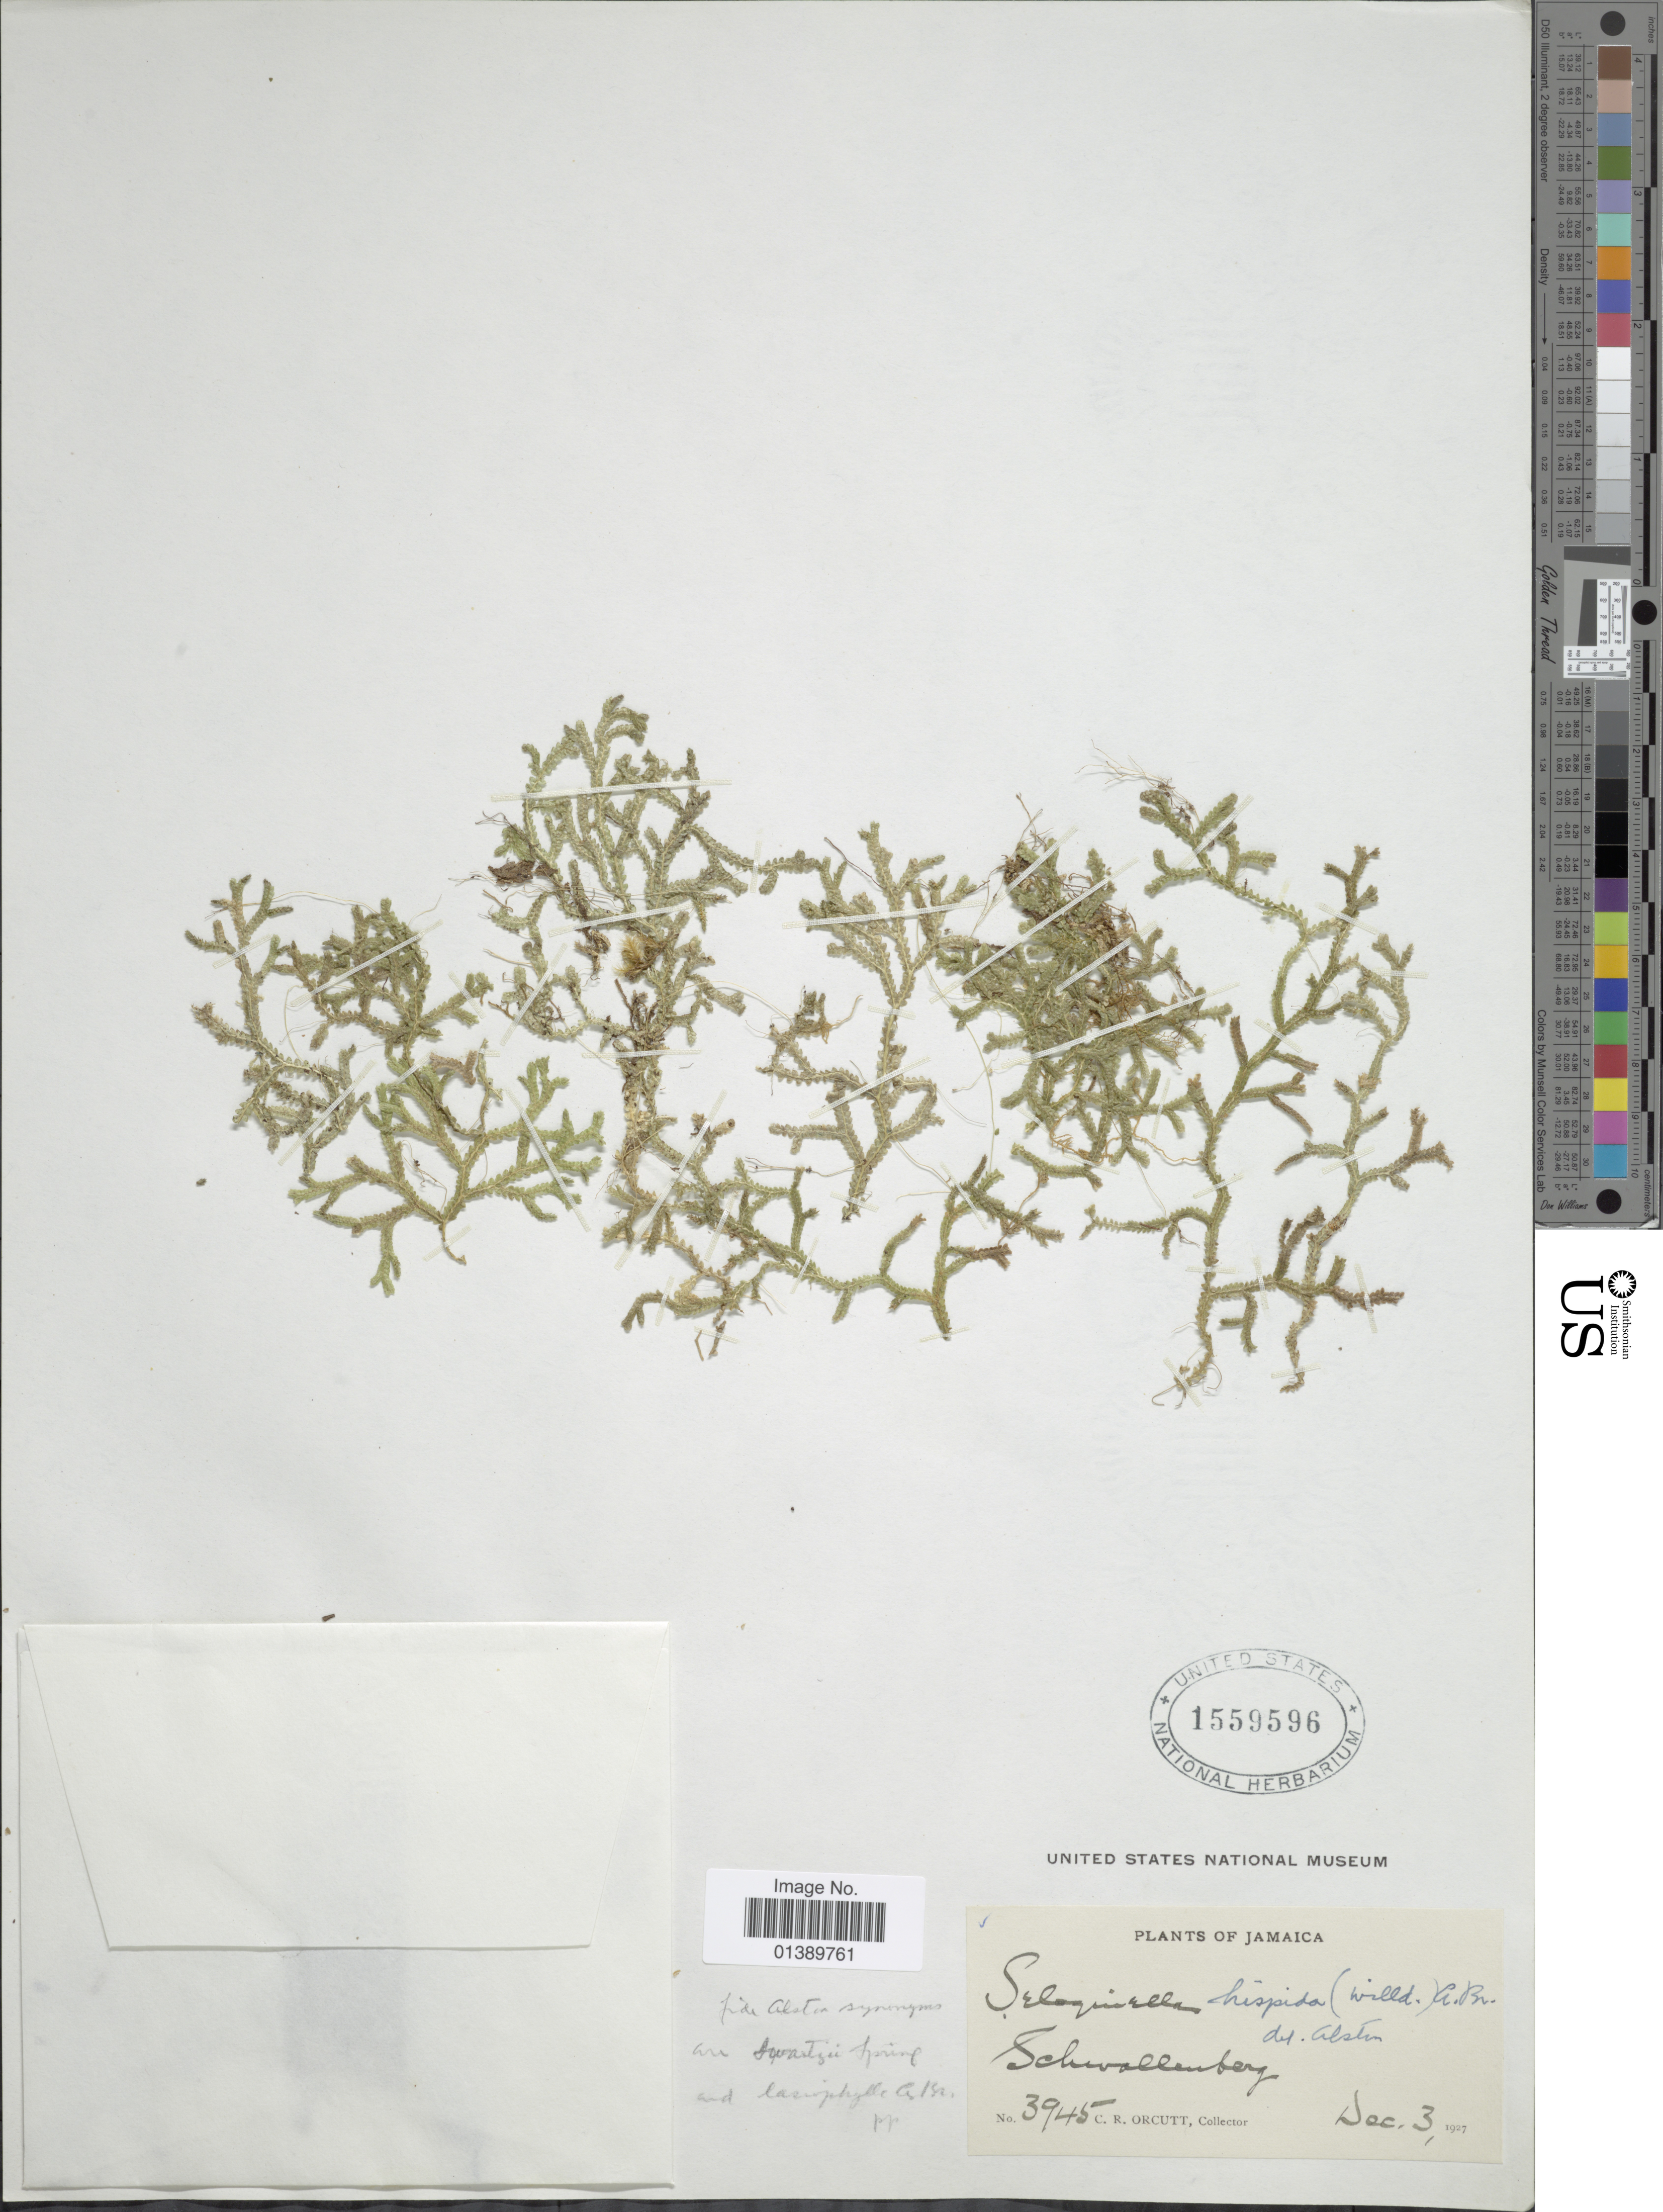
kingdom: Plantae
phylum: Tracheophyta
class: Lycopodiopsida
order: Selaginellales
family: Selaginellaceae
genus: Selaginella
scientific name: Selaginella hispida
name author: (Willd.) A. Br. ex Urb.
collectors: C. R. Orcutt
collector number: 3945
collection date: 1927-12-03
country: Jamaica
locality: Schwallenberg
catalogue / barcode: US 1559596